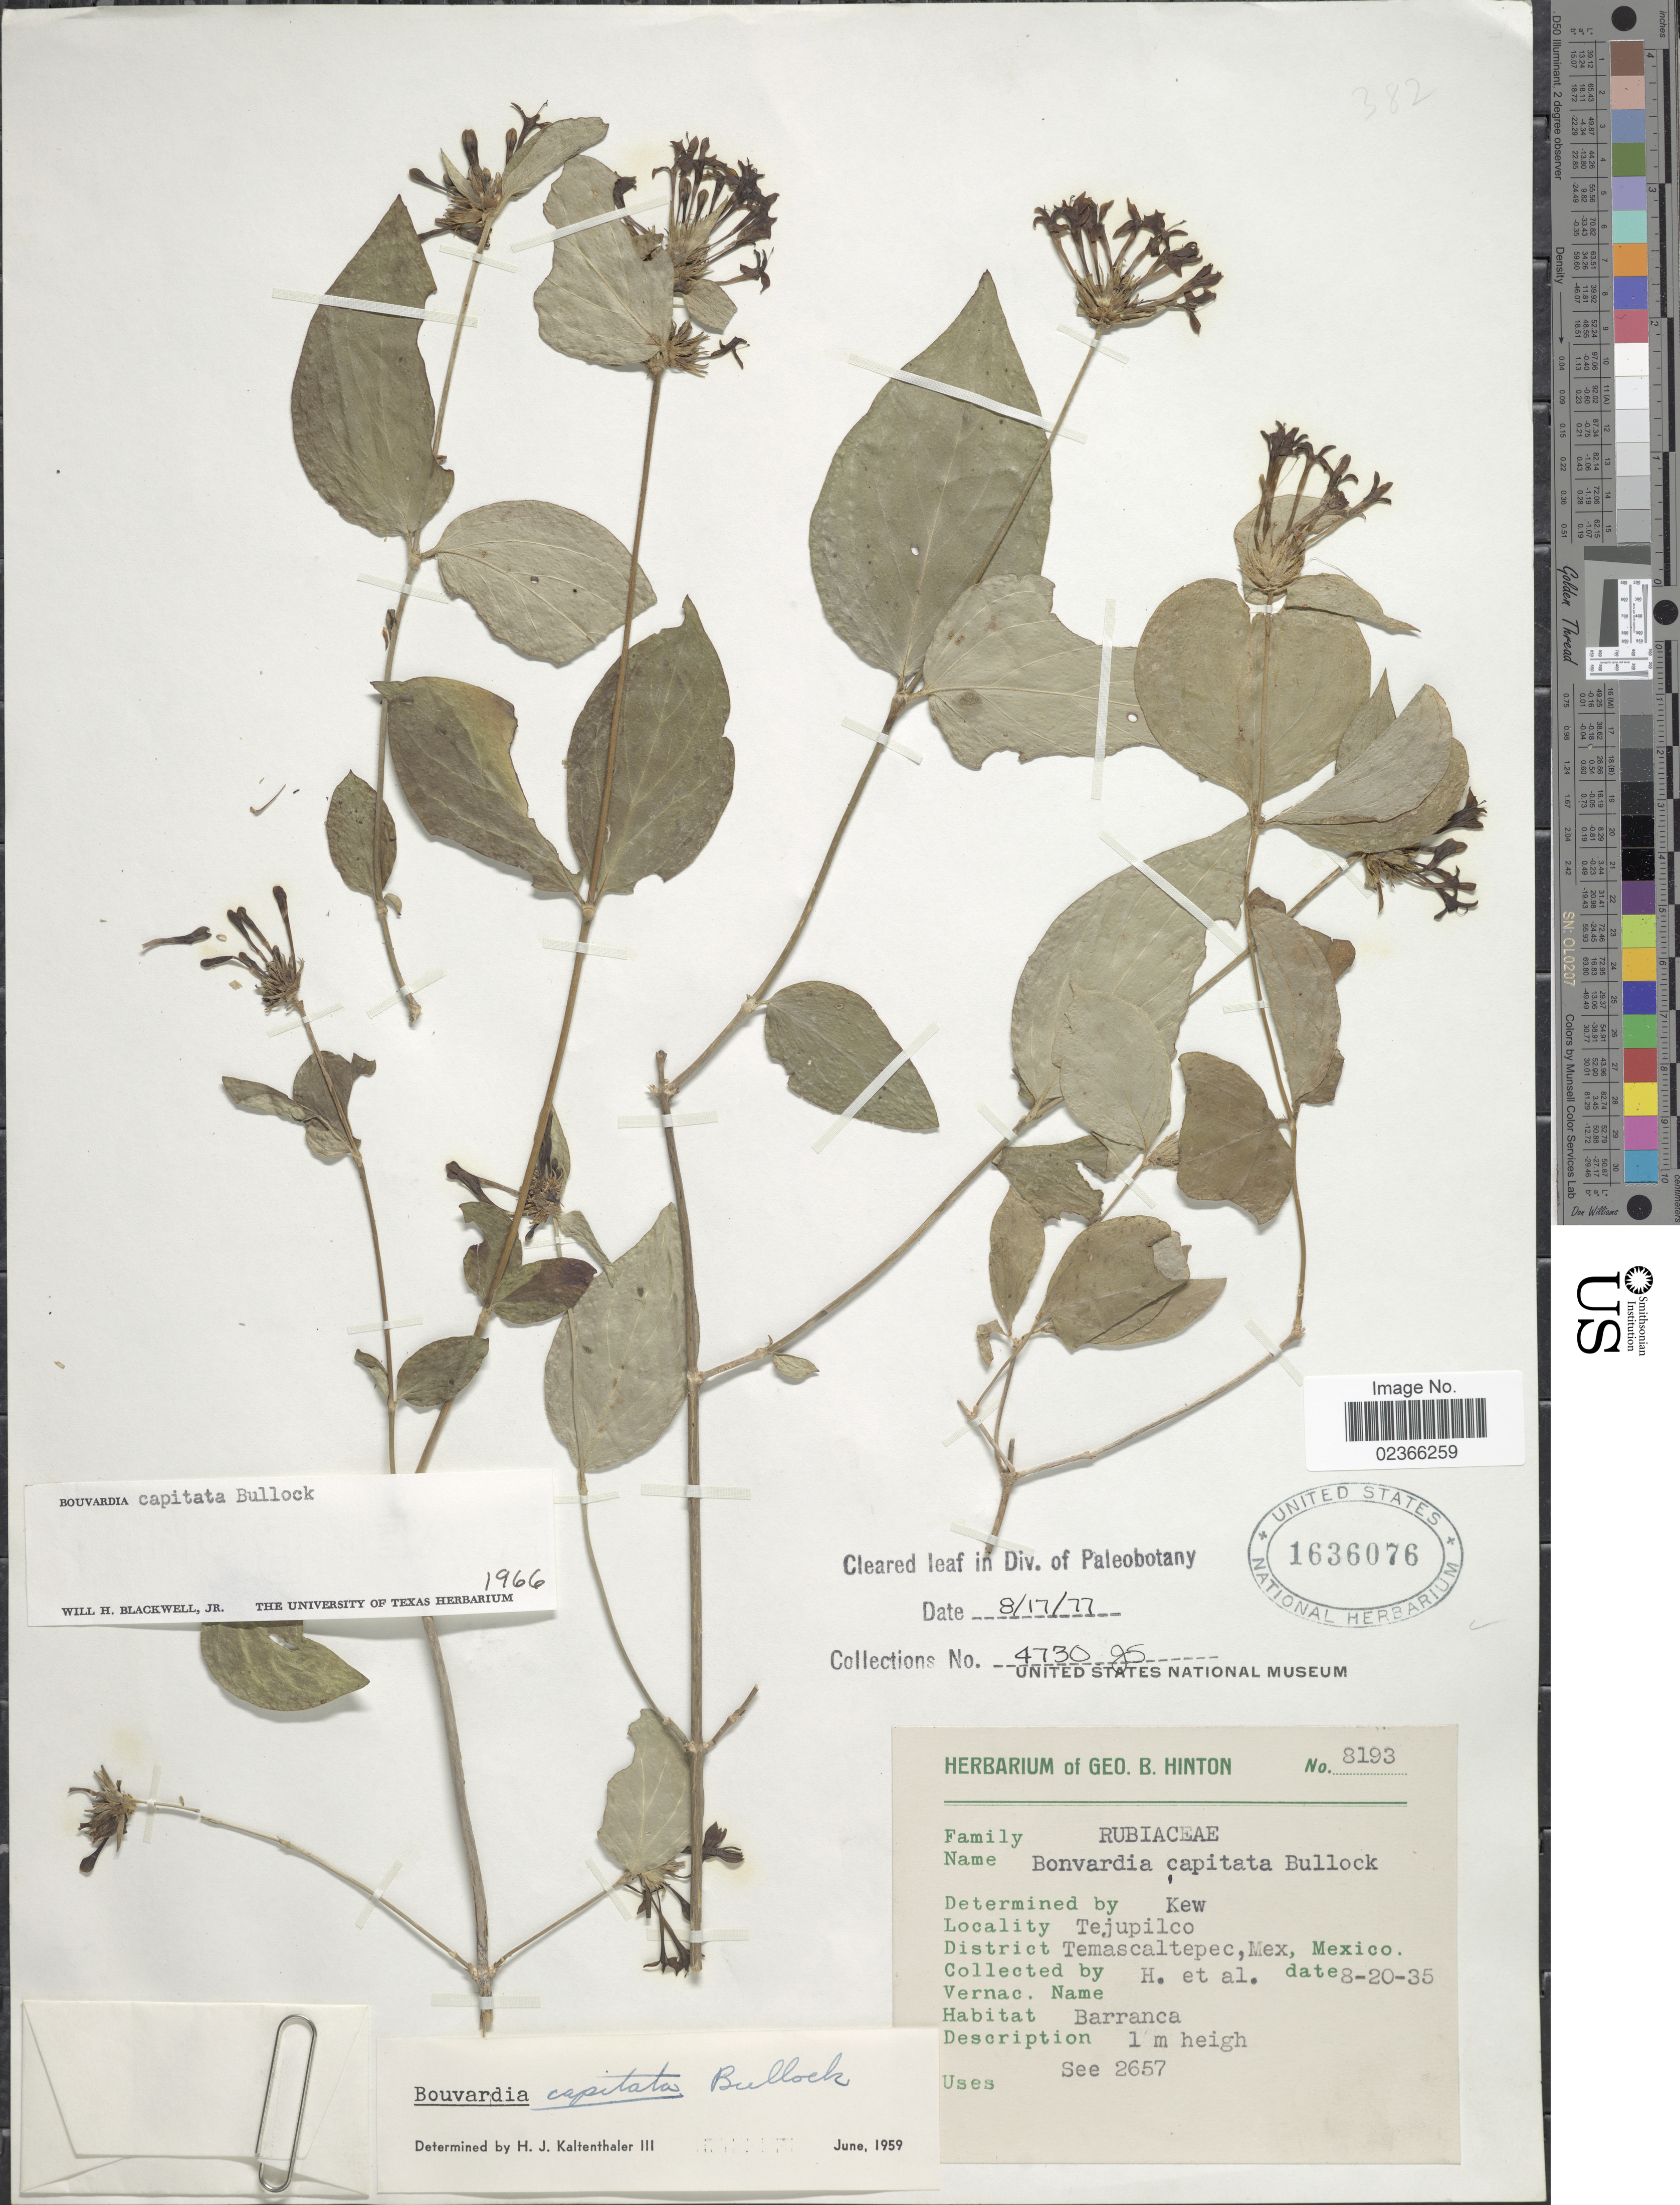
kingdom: Plantae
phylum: Tracheophyta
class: Magnoliopsida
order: Gentianales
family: Rubiaceae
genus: Bouvardia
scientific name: Bouvardia capitata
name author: Bullock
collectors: G. B. Hinton & et al.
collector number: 8193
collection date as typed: Transcribed d/m/y: 20/8/35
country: Mexico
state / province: México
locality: Tejupilco, Temascaltepec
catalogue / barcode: US 1636076